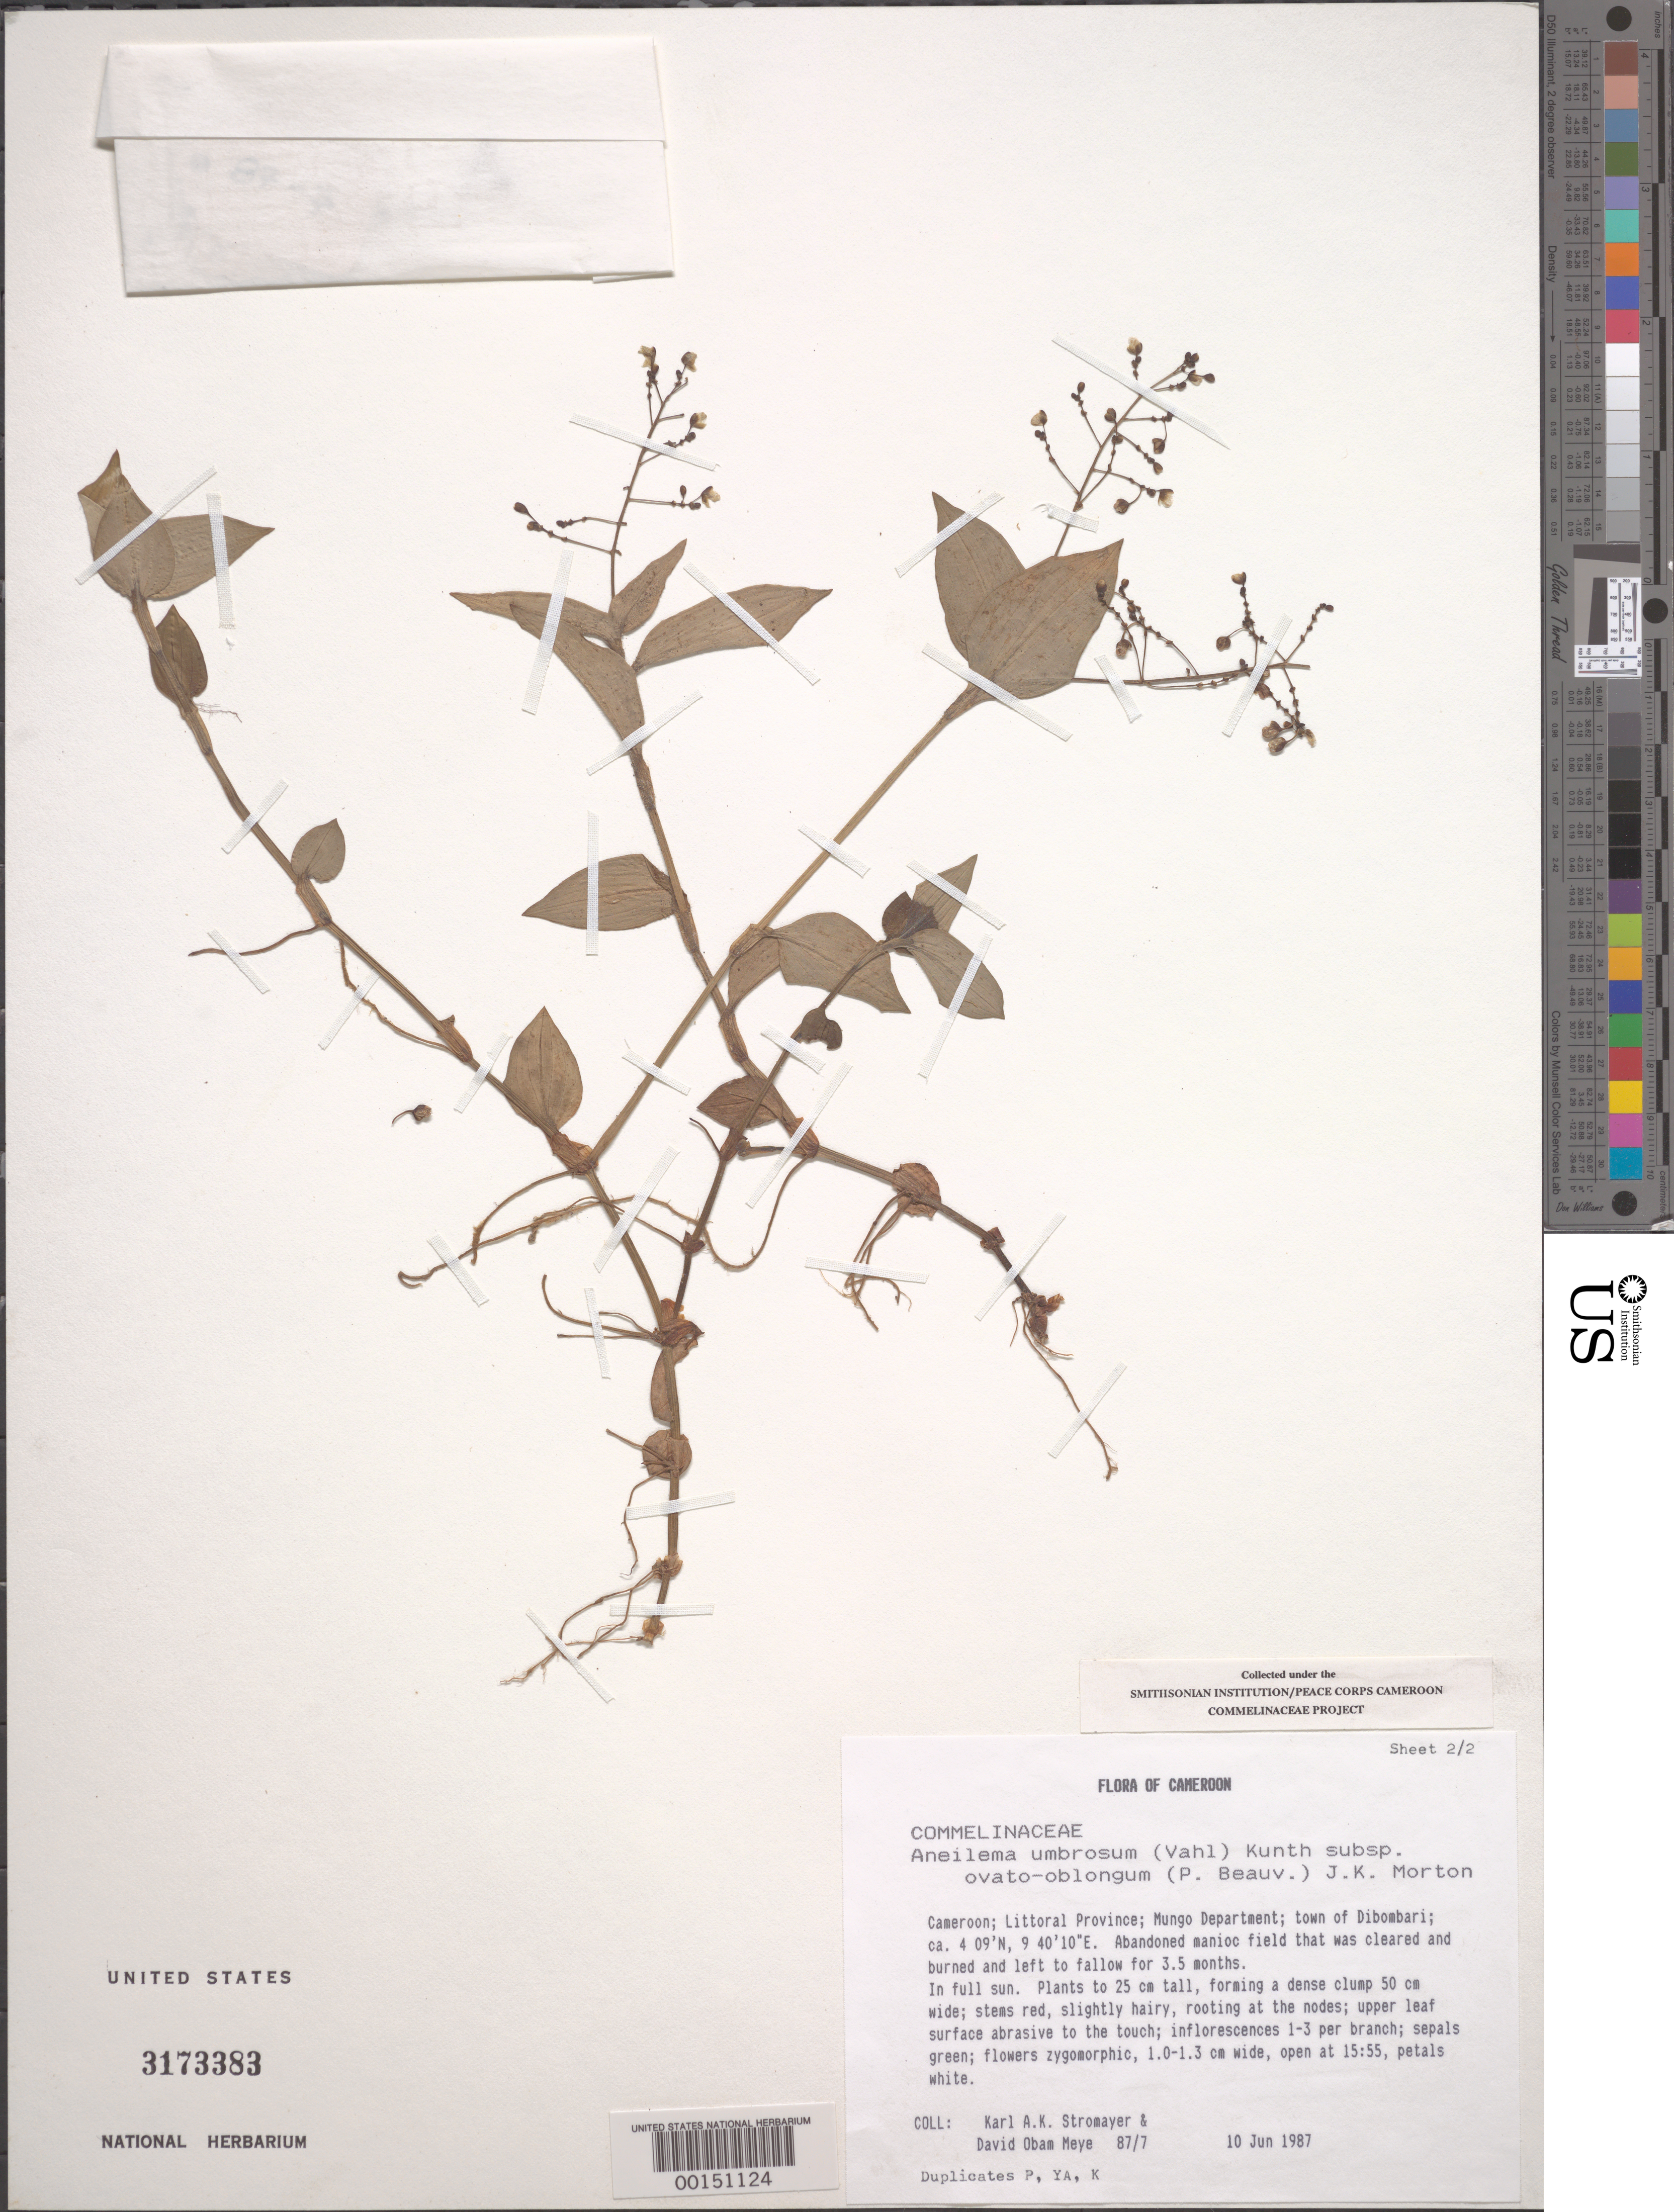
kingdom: Plantae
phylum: Tracheophyta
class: Liliopsida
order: Commelinales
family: Commelinaceae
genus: Aneilema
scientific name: Aneilema umbrosum subsp. ovato-oblongum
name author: (P. Beauv.) J.K. Morton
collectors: K. A. Stromayer & D. Meye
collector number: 87/7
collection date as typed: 10 Jun 1987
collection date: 1987-06-10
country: Cameroon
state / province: Littoral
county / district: Mungo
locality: Dibombari town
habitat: Abandoned manioc field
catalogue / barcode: US 3173383